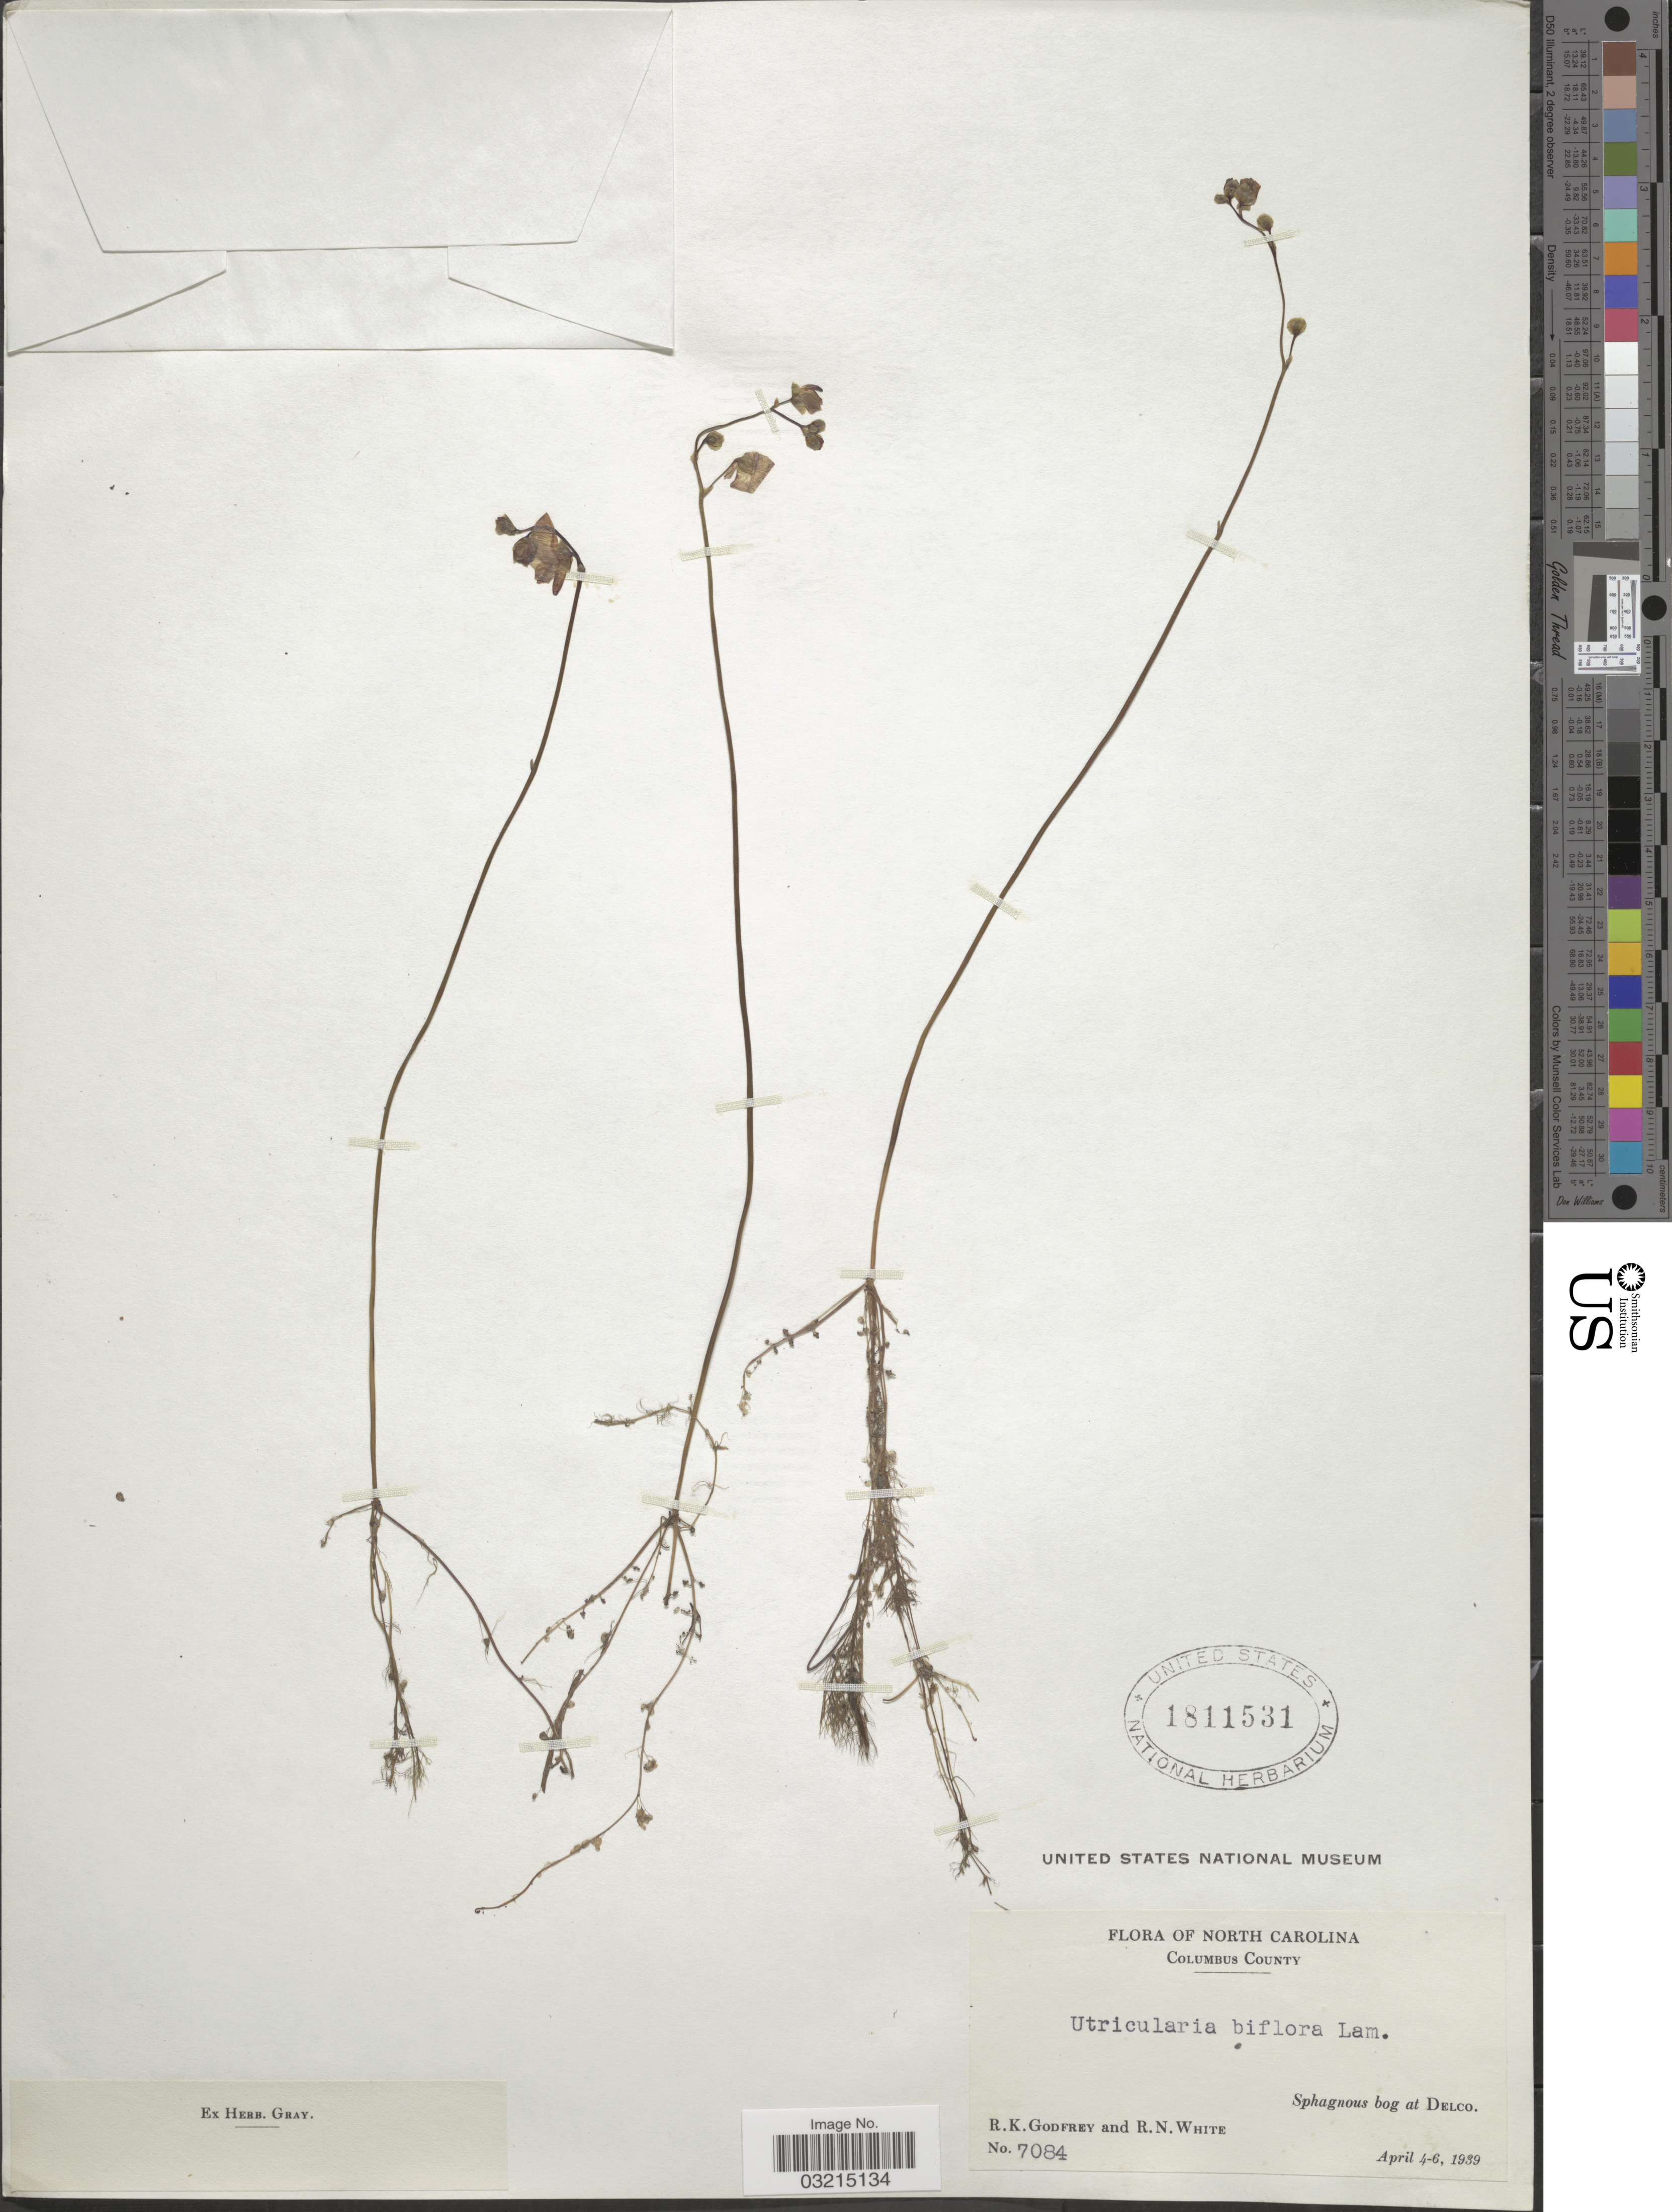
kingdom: Plantae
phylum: Tracheophyta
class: Magnoliopsida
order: Lamiales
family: Lentibulariaceae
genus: Utricularia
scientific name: Utricularia gibba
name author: L.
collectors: R. K. Godfrey & R. N. White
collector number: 7084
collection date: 1939-04-04/1939-04-06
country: United States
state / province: North Carolina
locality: Columbus County. Sphagnous bog at Delco.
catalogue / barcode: US 1811531